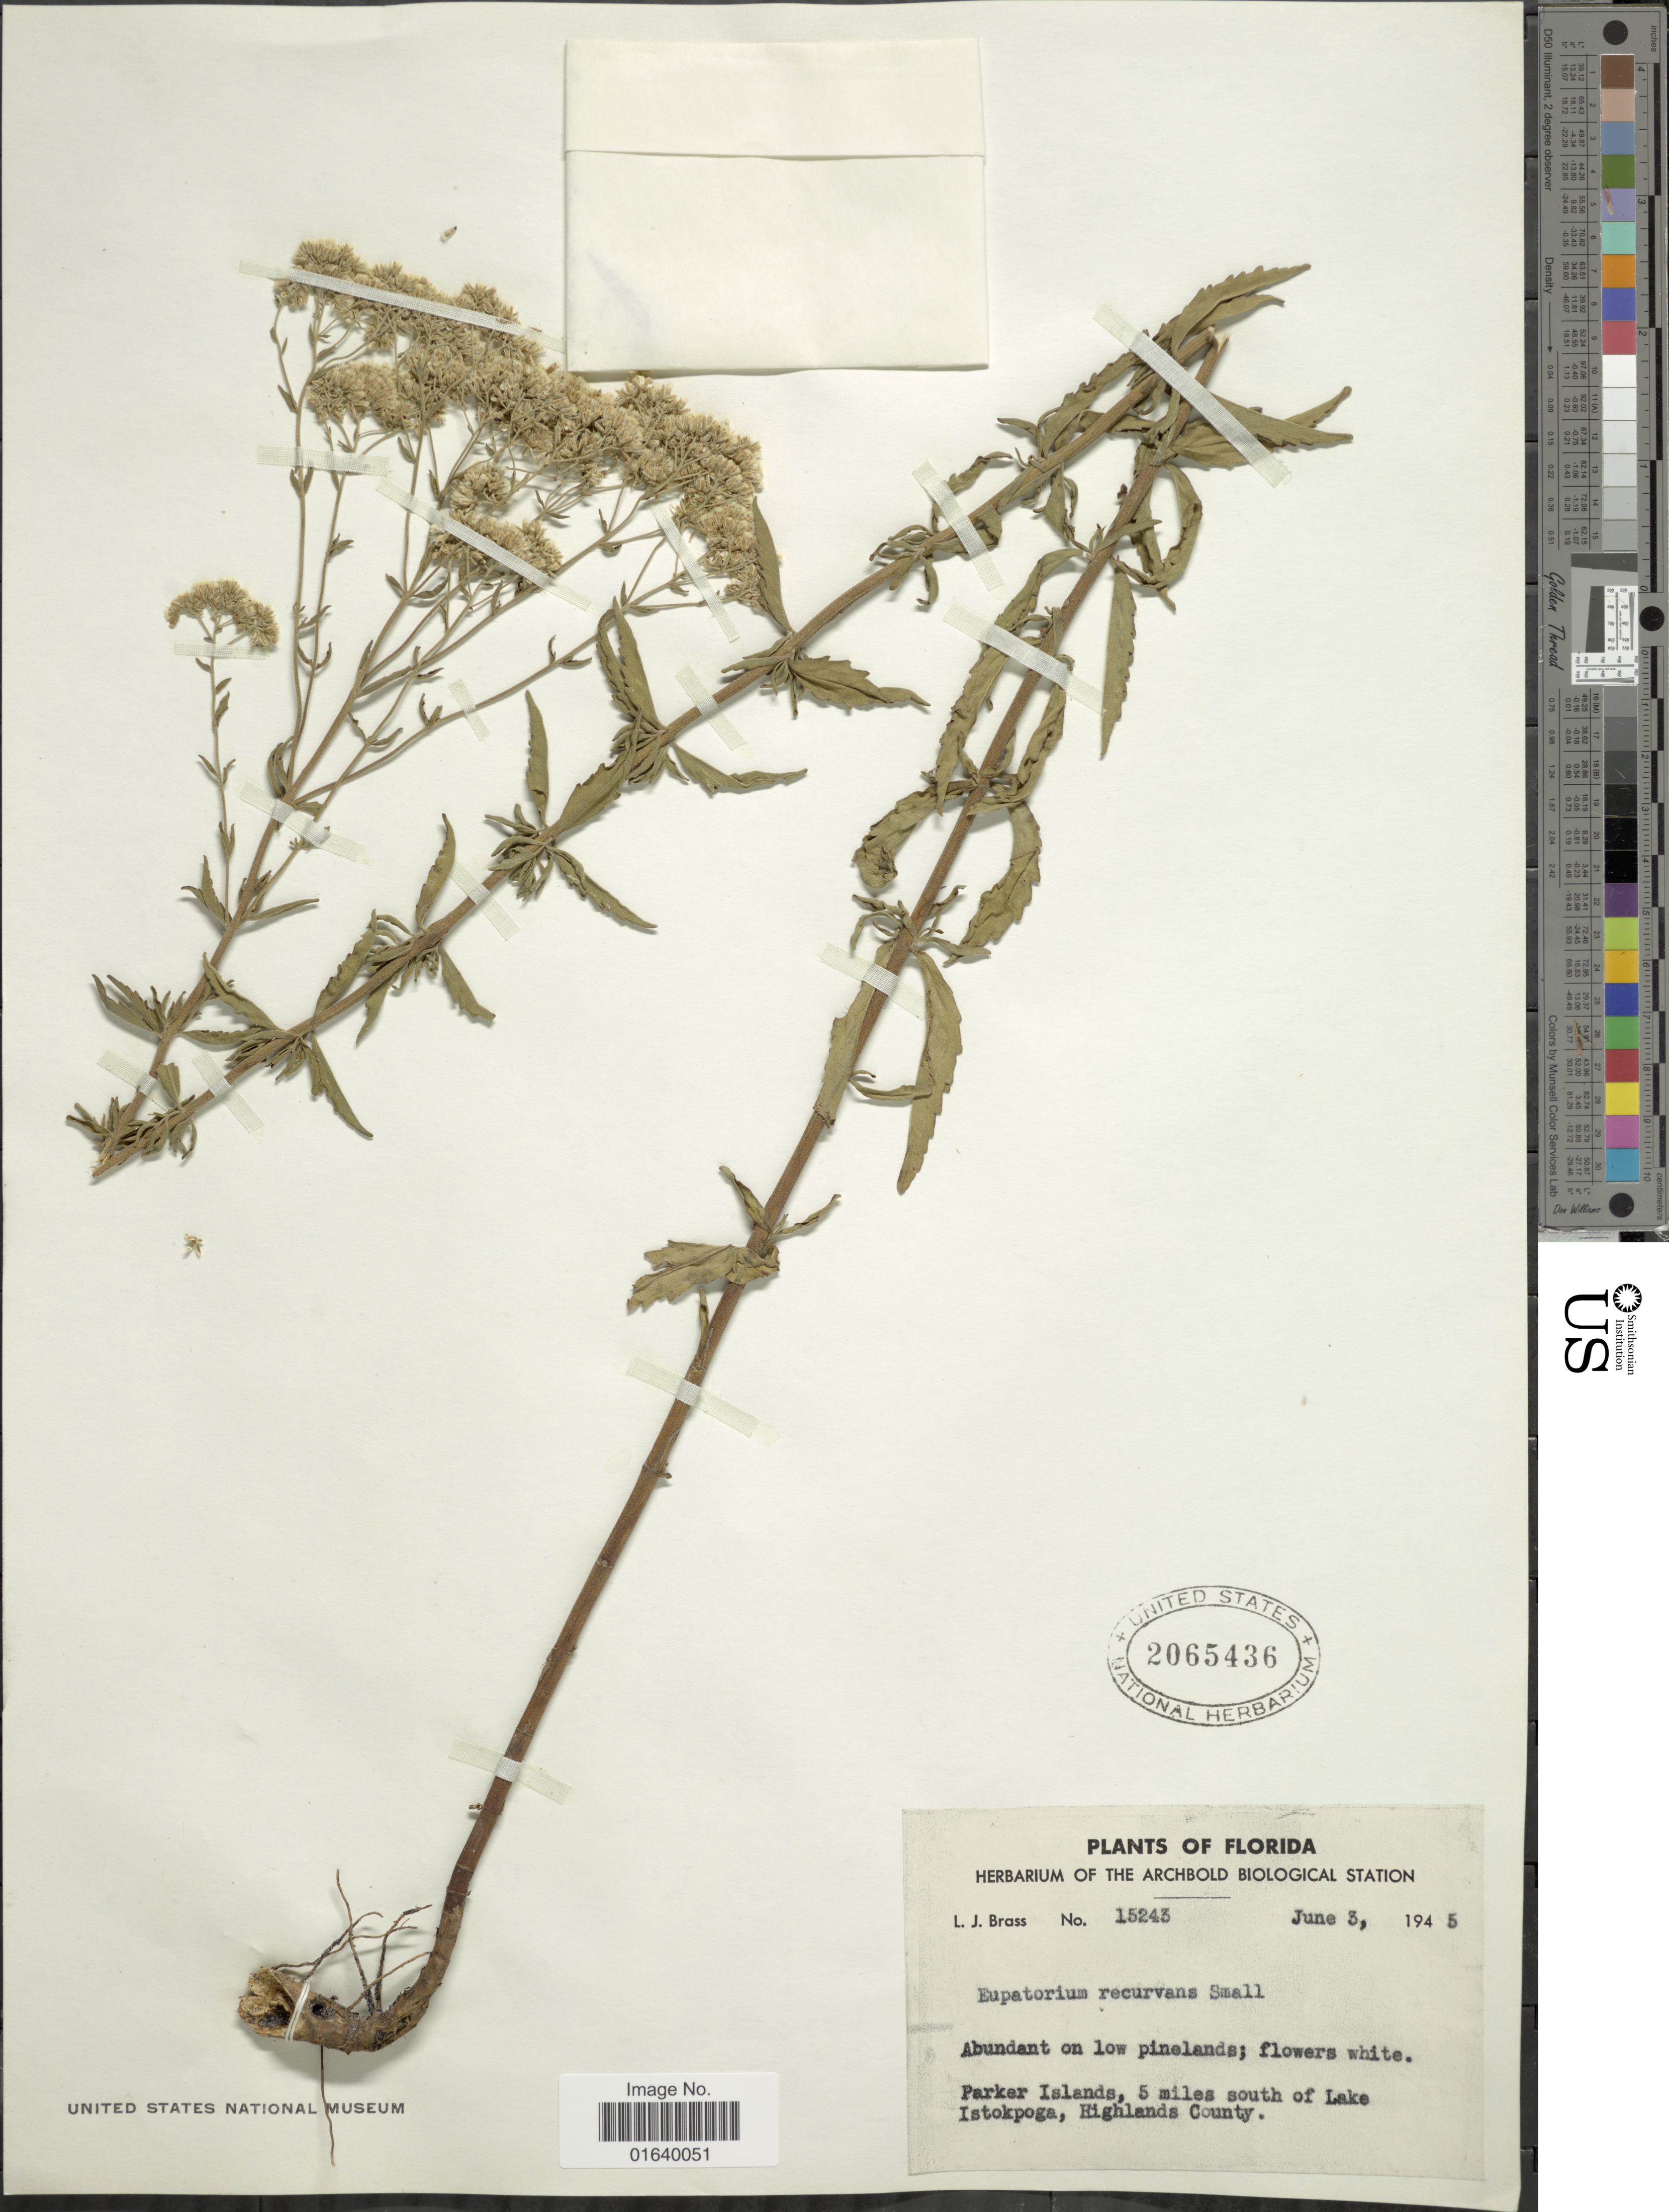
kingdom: Plantae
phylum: Tracheophyta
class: Magnoliopsida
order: Asterales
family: Asteraceae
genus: Eupatorium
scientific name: Eupatorium recurvans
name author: Small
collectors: L. J. Brass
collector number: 15243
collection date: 1945-06-03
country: United States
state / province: Florida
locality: Parker Islands, 5 miles south of Lake Istokpoga, Highlands County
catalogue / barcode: US 2065436